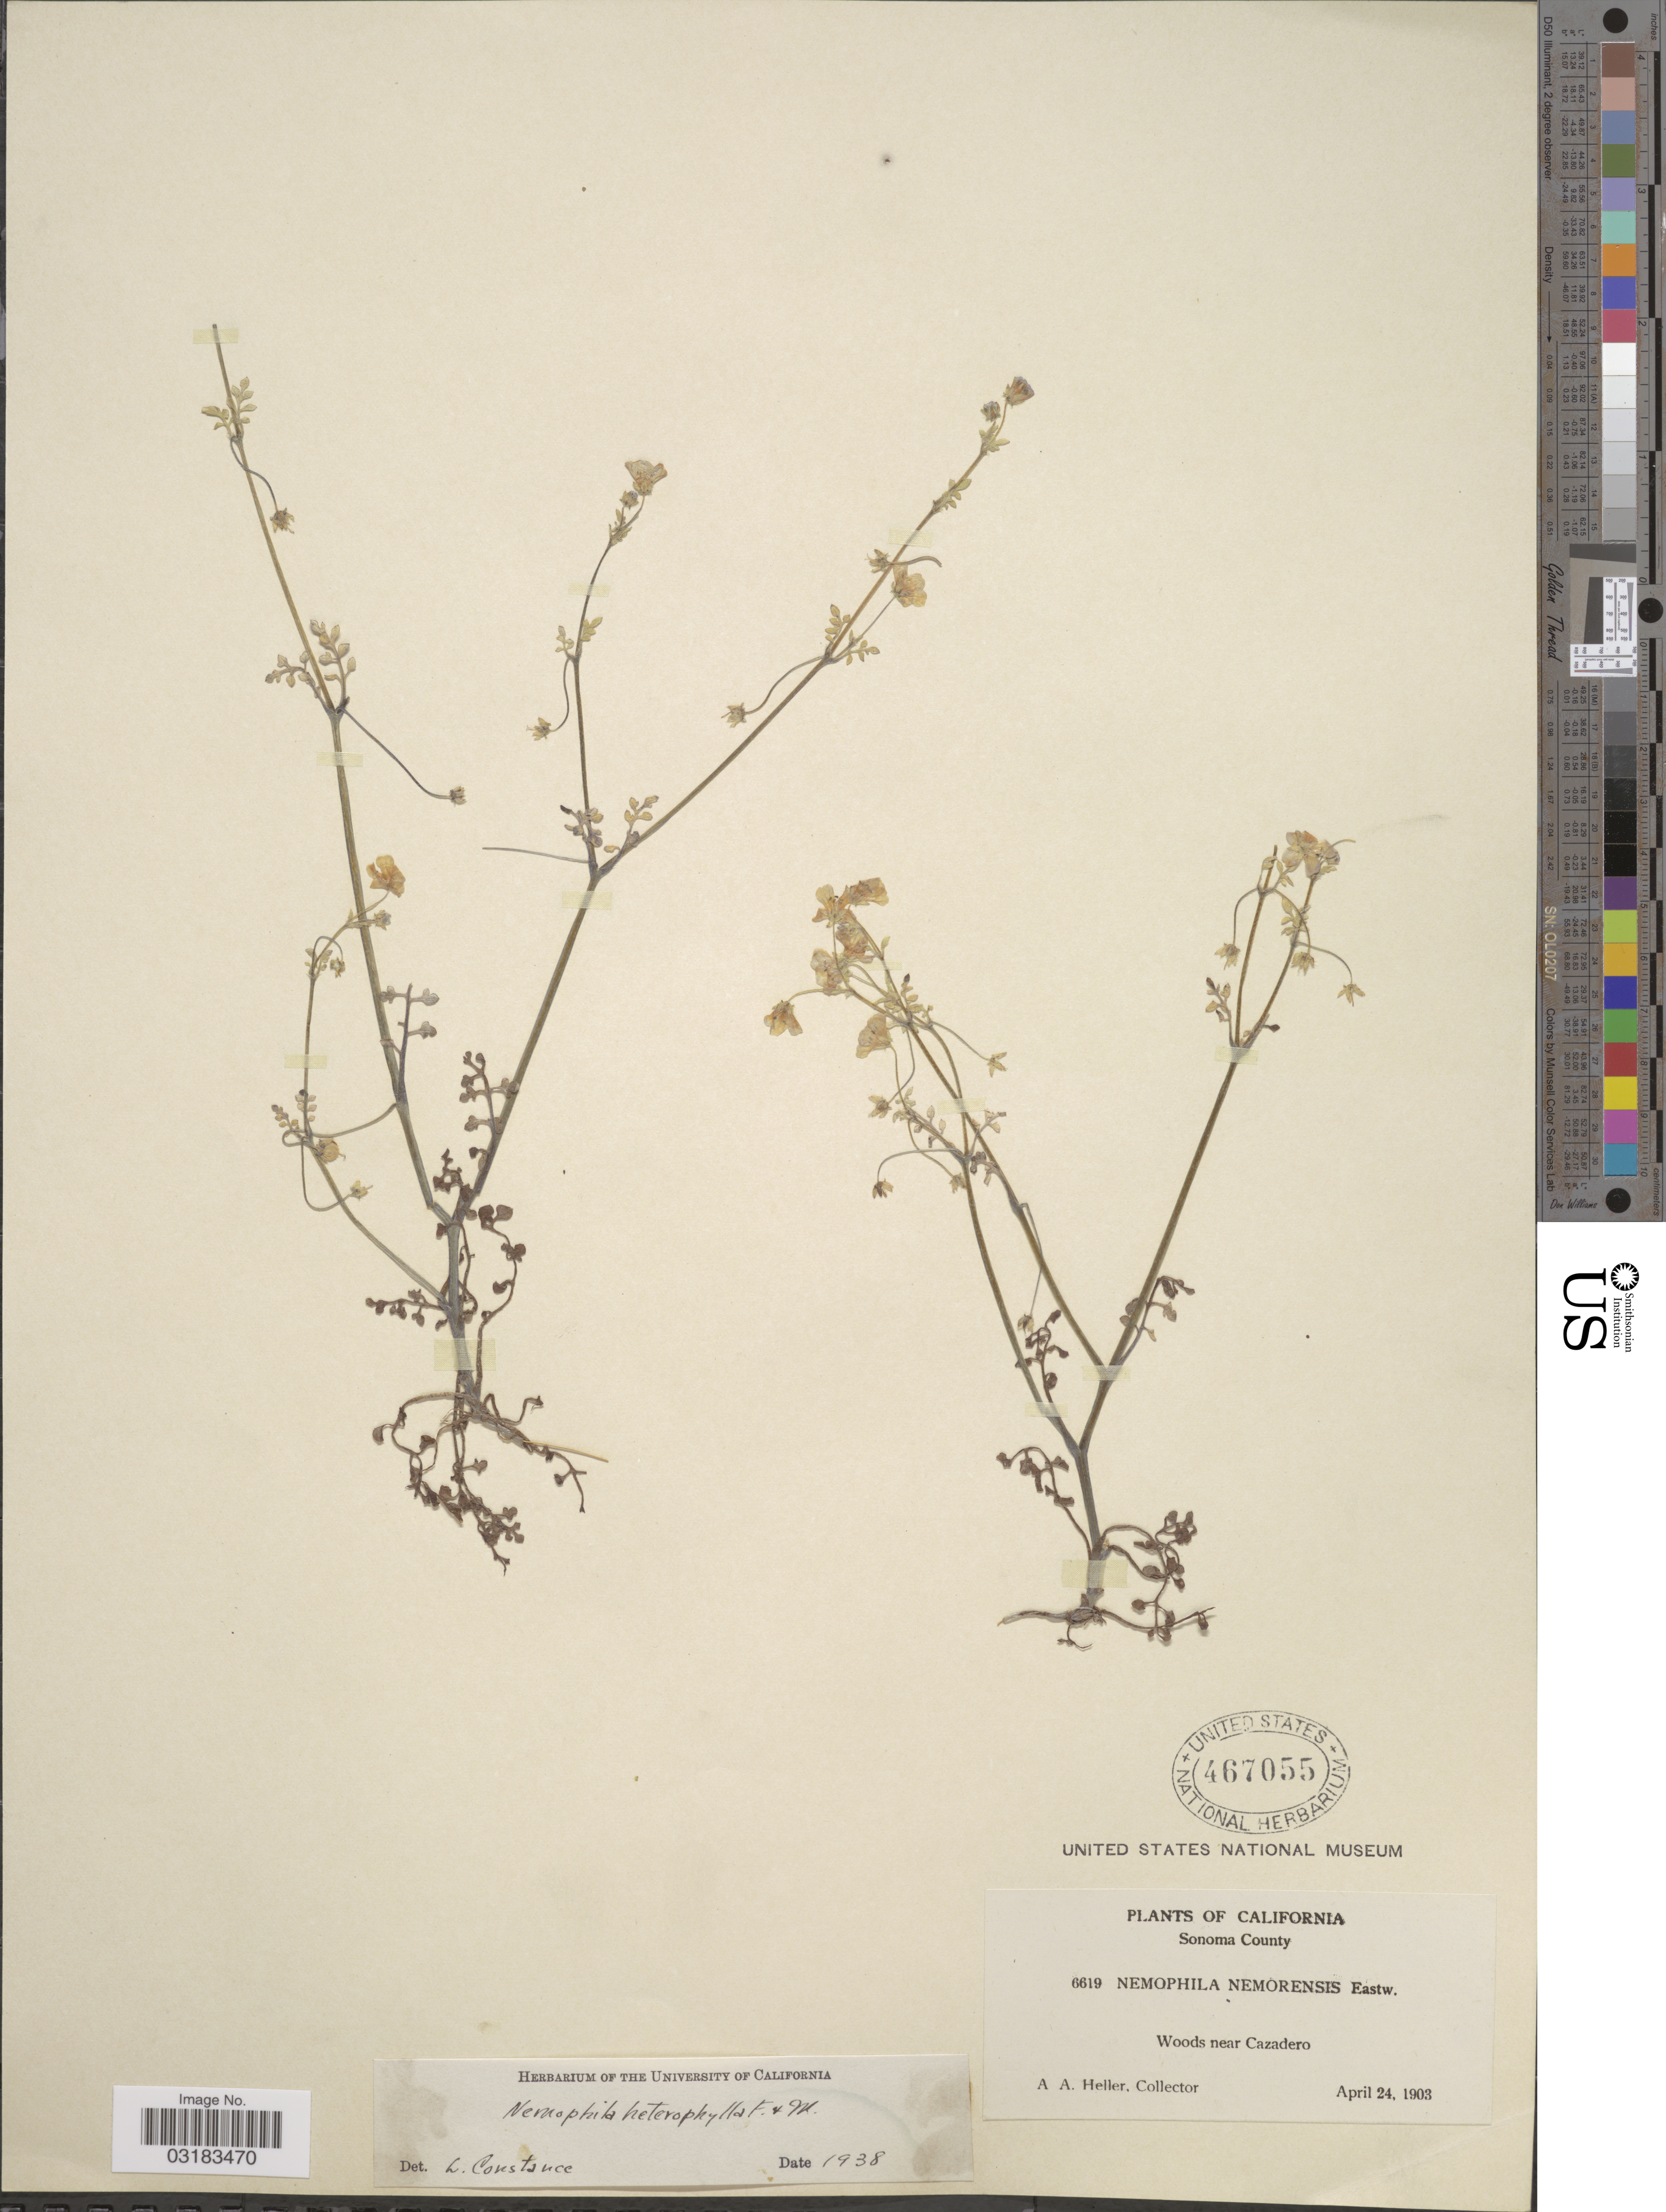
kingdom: Plantae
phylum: Tracheophyta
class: Magnoliopsida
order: Boraginales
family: Hydrophyllaceae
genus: Nemophila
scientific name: Nemophila heterophylla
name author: Fisch. & C.A. Mey.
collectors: A. A. Heller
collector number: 6619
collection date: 1903-04-24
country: United States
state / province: California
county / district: Sonoma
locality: Sonoma County. Woods near Cazadero.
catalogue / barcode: US 467055